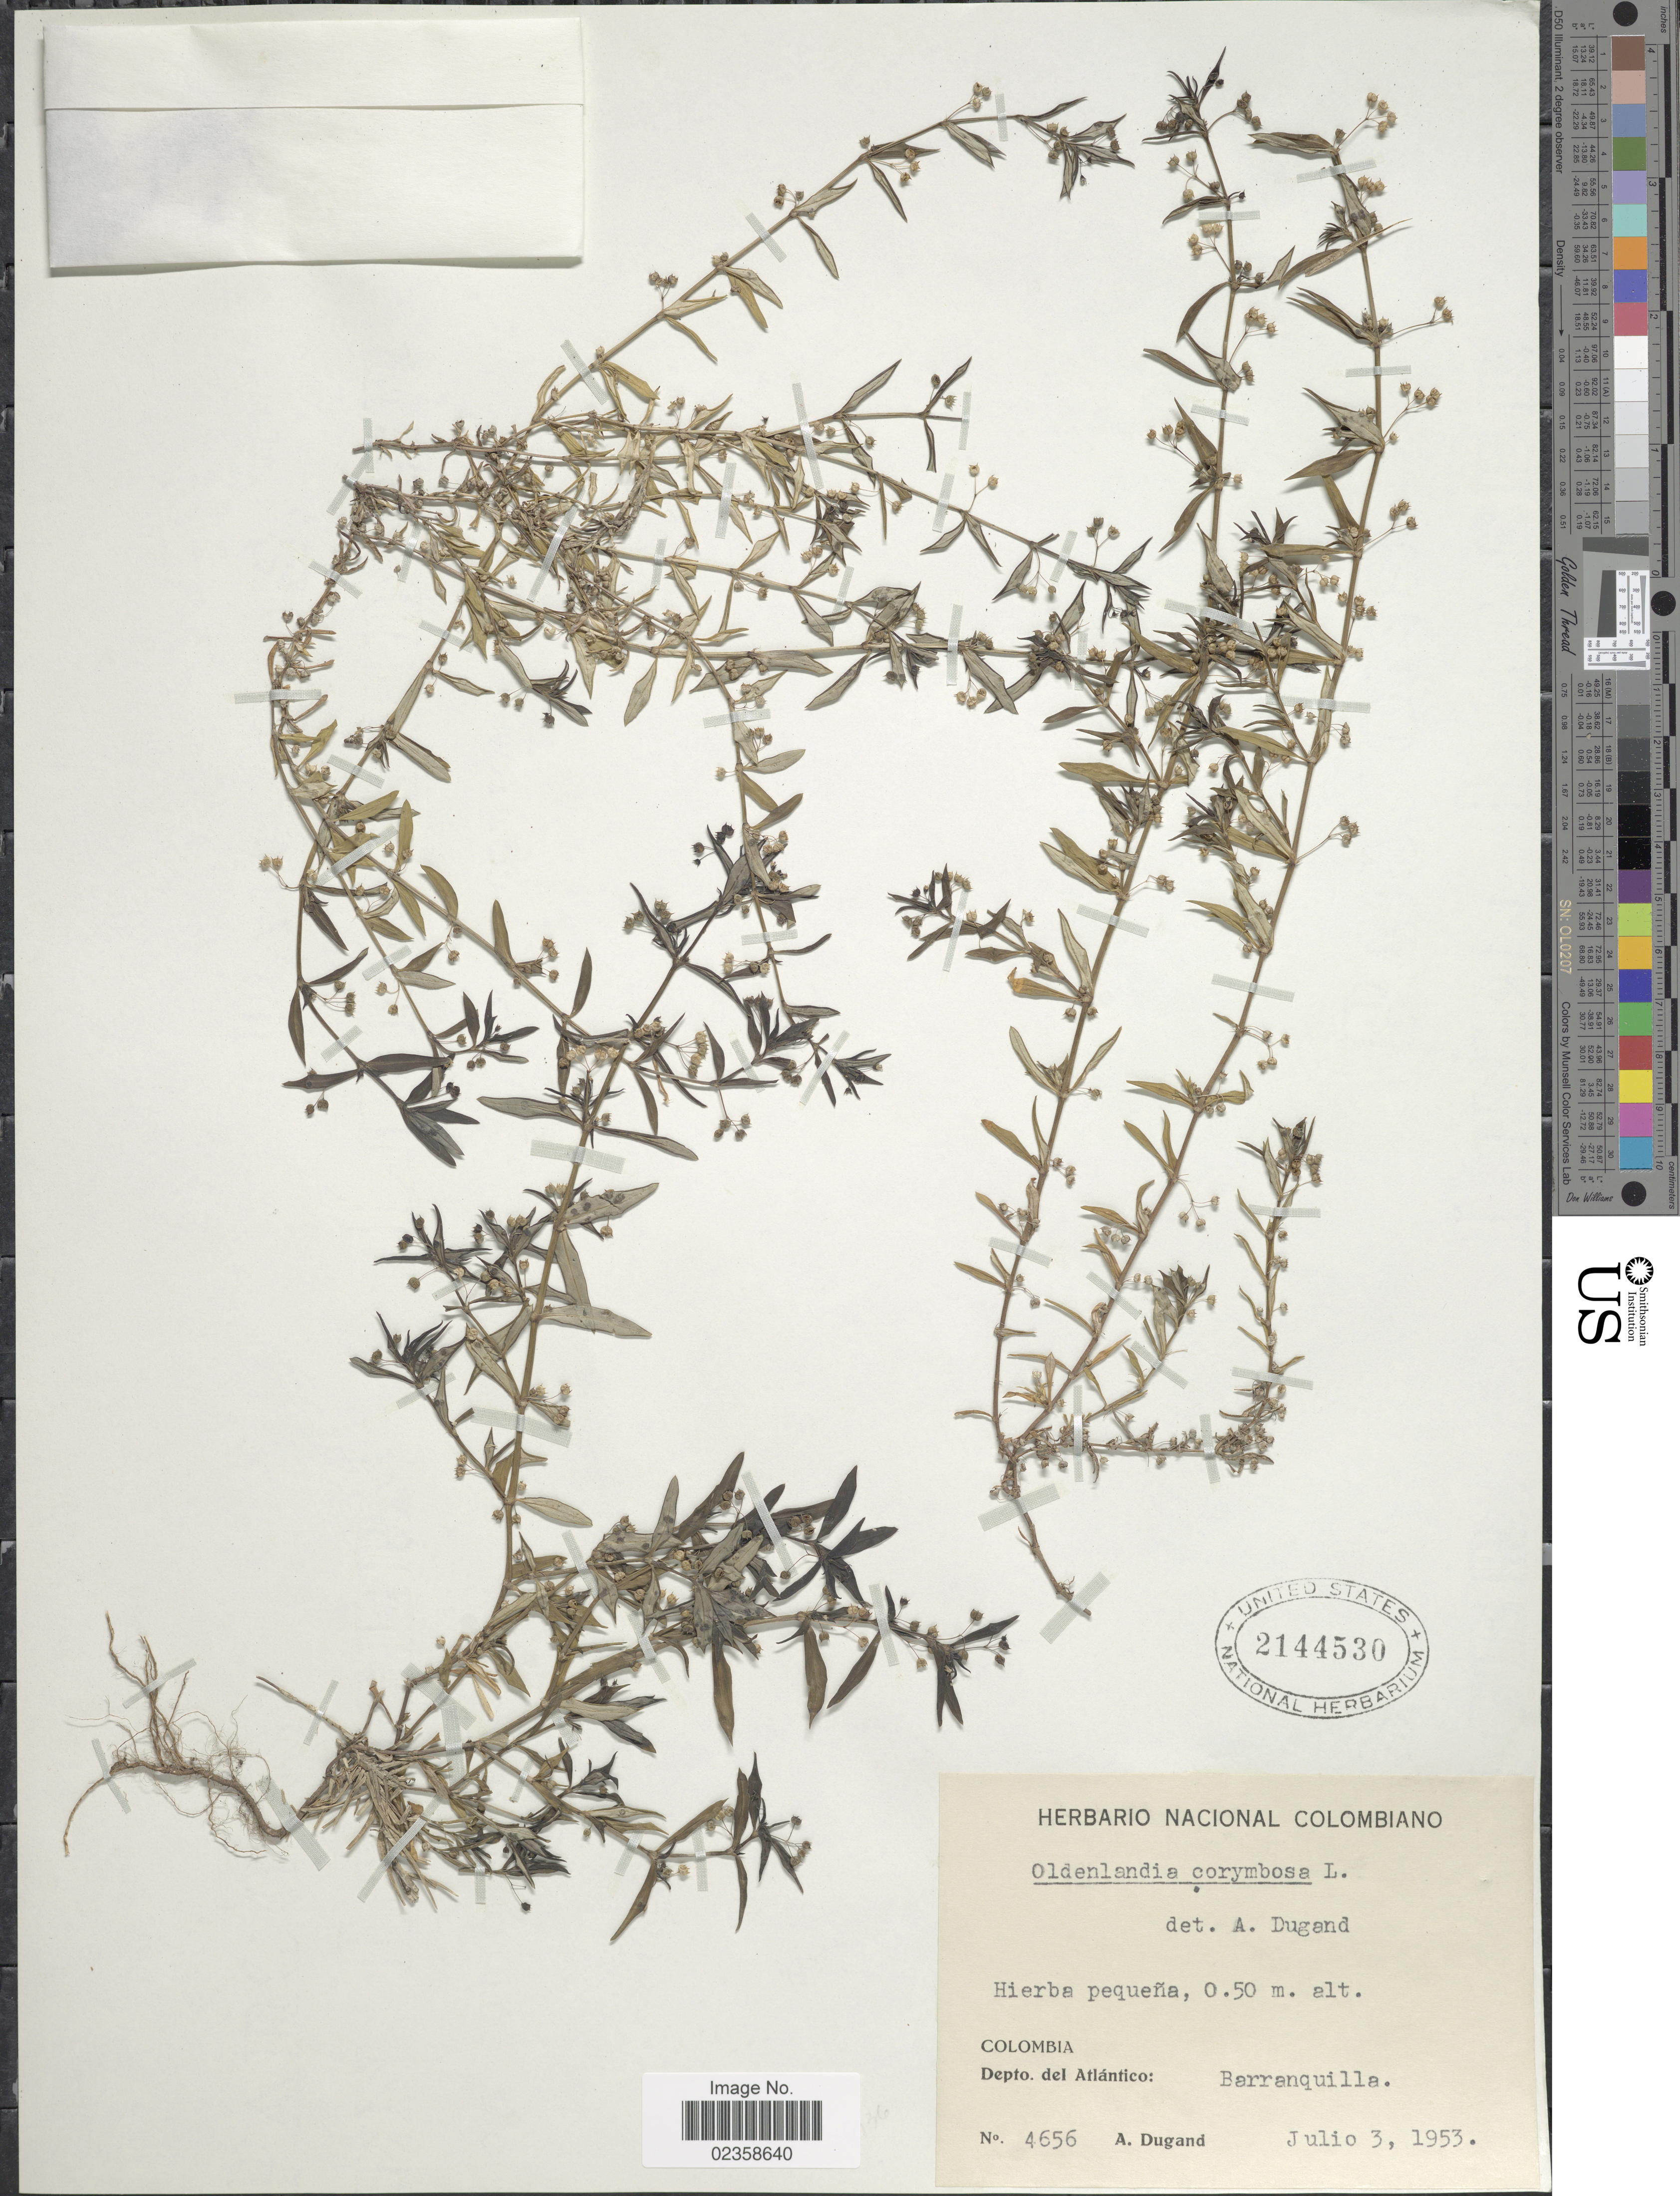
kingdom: Plantae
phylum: Tracheophyta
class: Magnoliopsida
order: Gentianales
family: Rubiaceae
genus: Oldenlandia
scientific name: Oldenlandia corymbosa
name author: L.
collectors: A. Dugand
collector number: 4656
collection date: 1953-07-03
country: Colombia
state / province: Atlántico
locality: Colombia, Depto. del Atlantico: Barranquilla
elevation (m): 50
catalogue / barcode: US 2144530